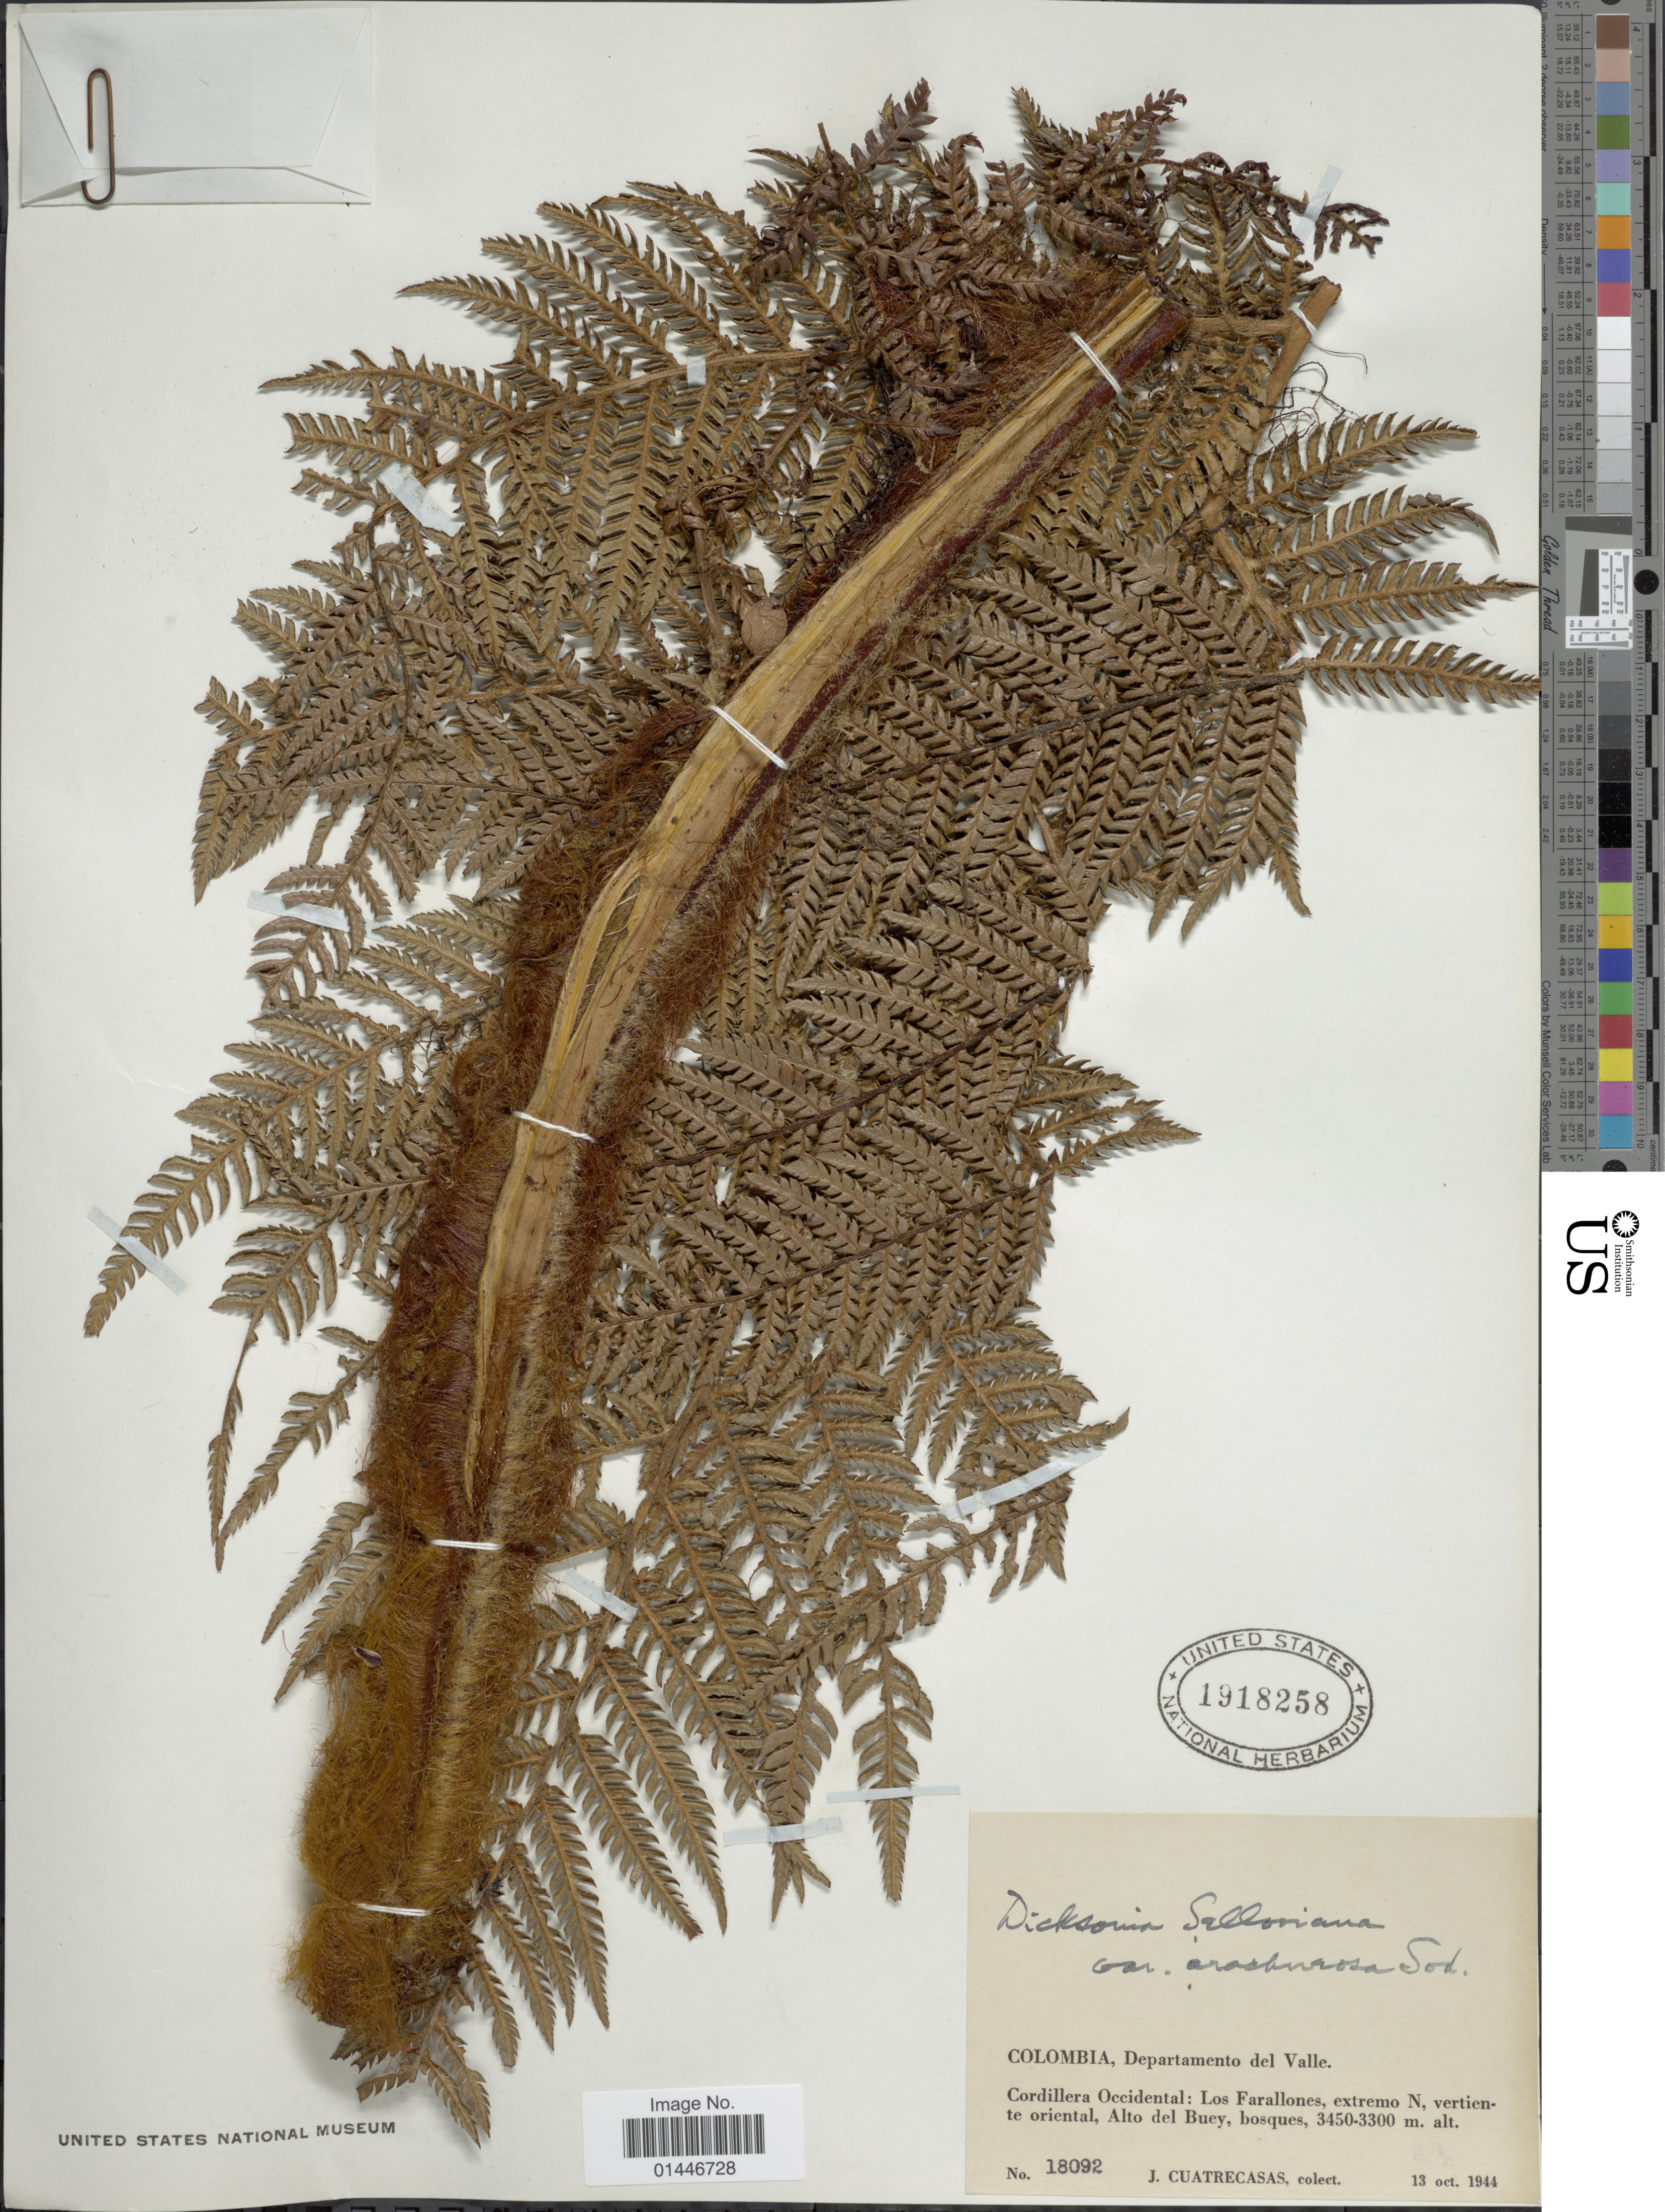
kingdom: Plantae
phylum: Tracheophyta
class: Polypodiopsida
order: Cyatheales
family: Dicksoniaceae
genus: Dicksonia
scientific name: Dicksonia karsteniana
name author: Klotzsch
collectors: J. Cuatrecasas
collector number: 18092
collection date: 1944-10-13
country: Colombia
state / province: Valle del Cauca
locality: Cordillera Occidental, Los Farallones, extremo N, vertiente oriental, Alto del Buey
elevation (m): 3300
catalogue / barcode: US 1918258